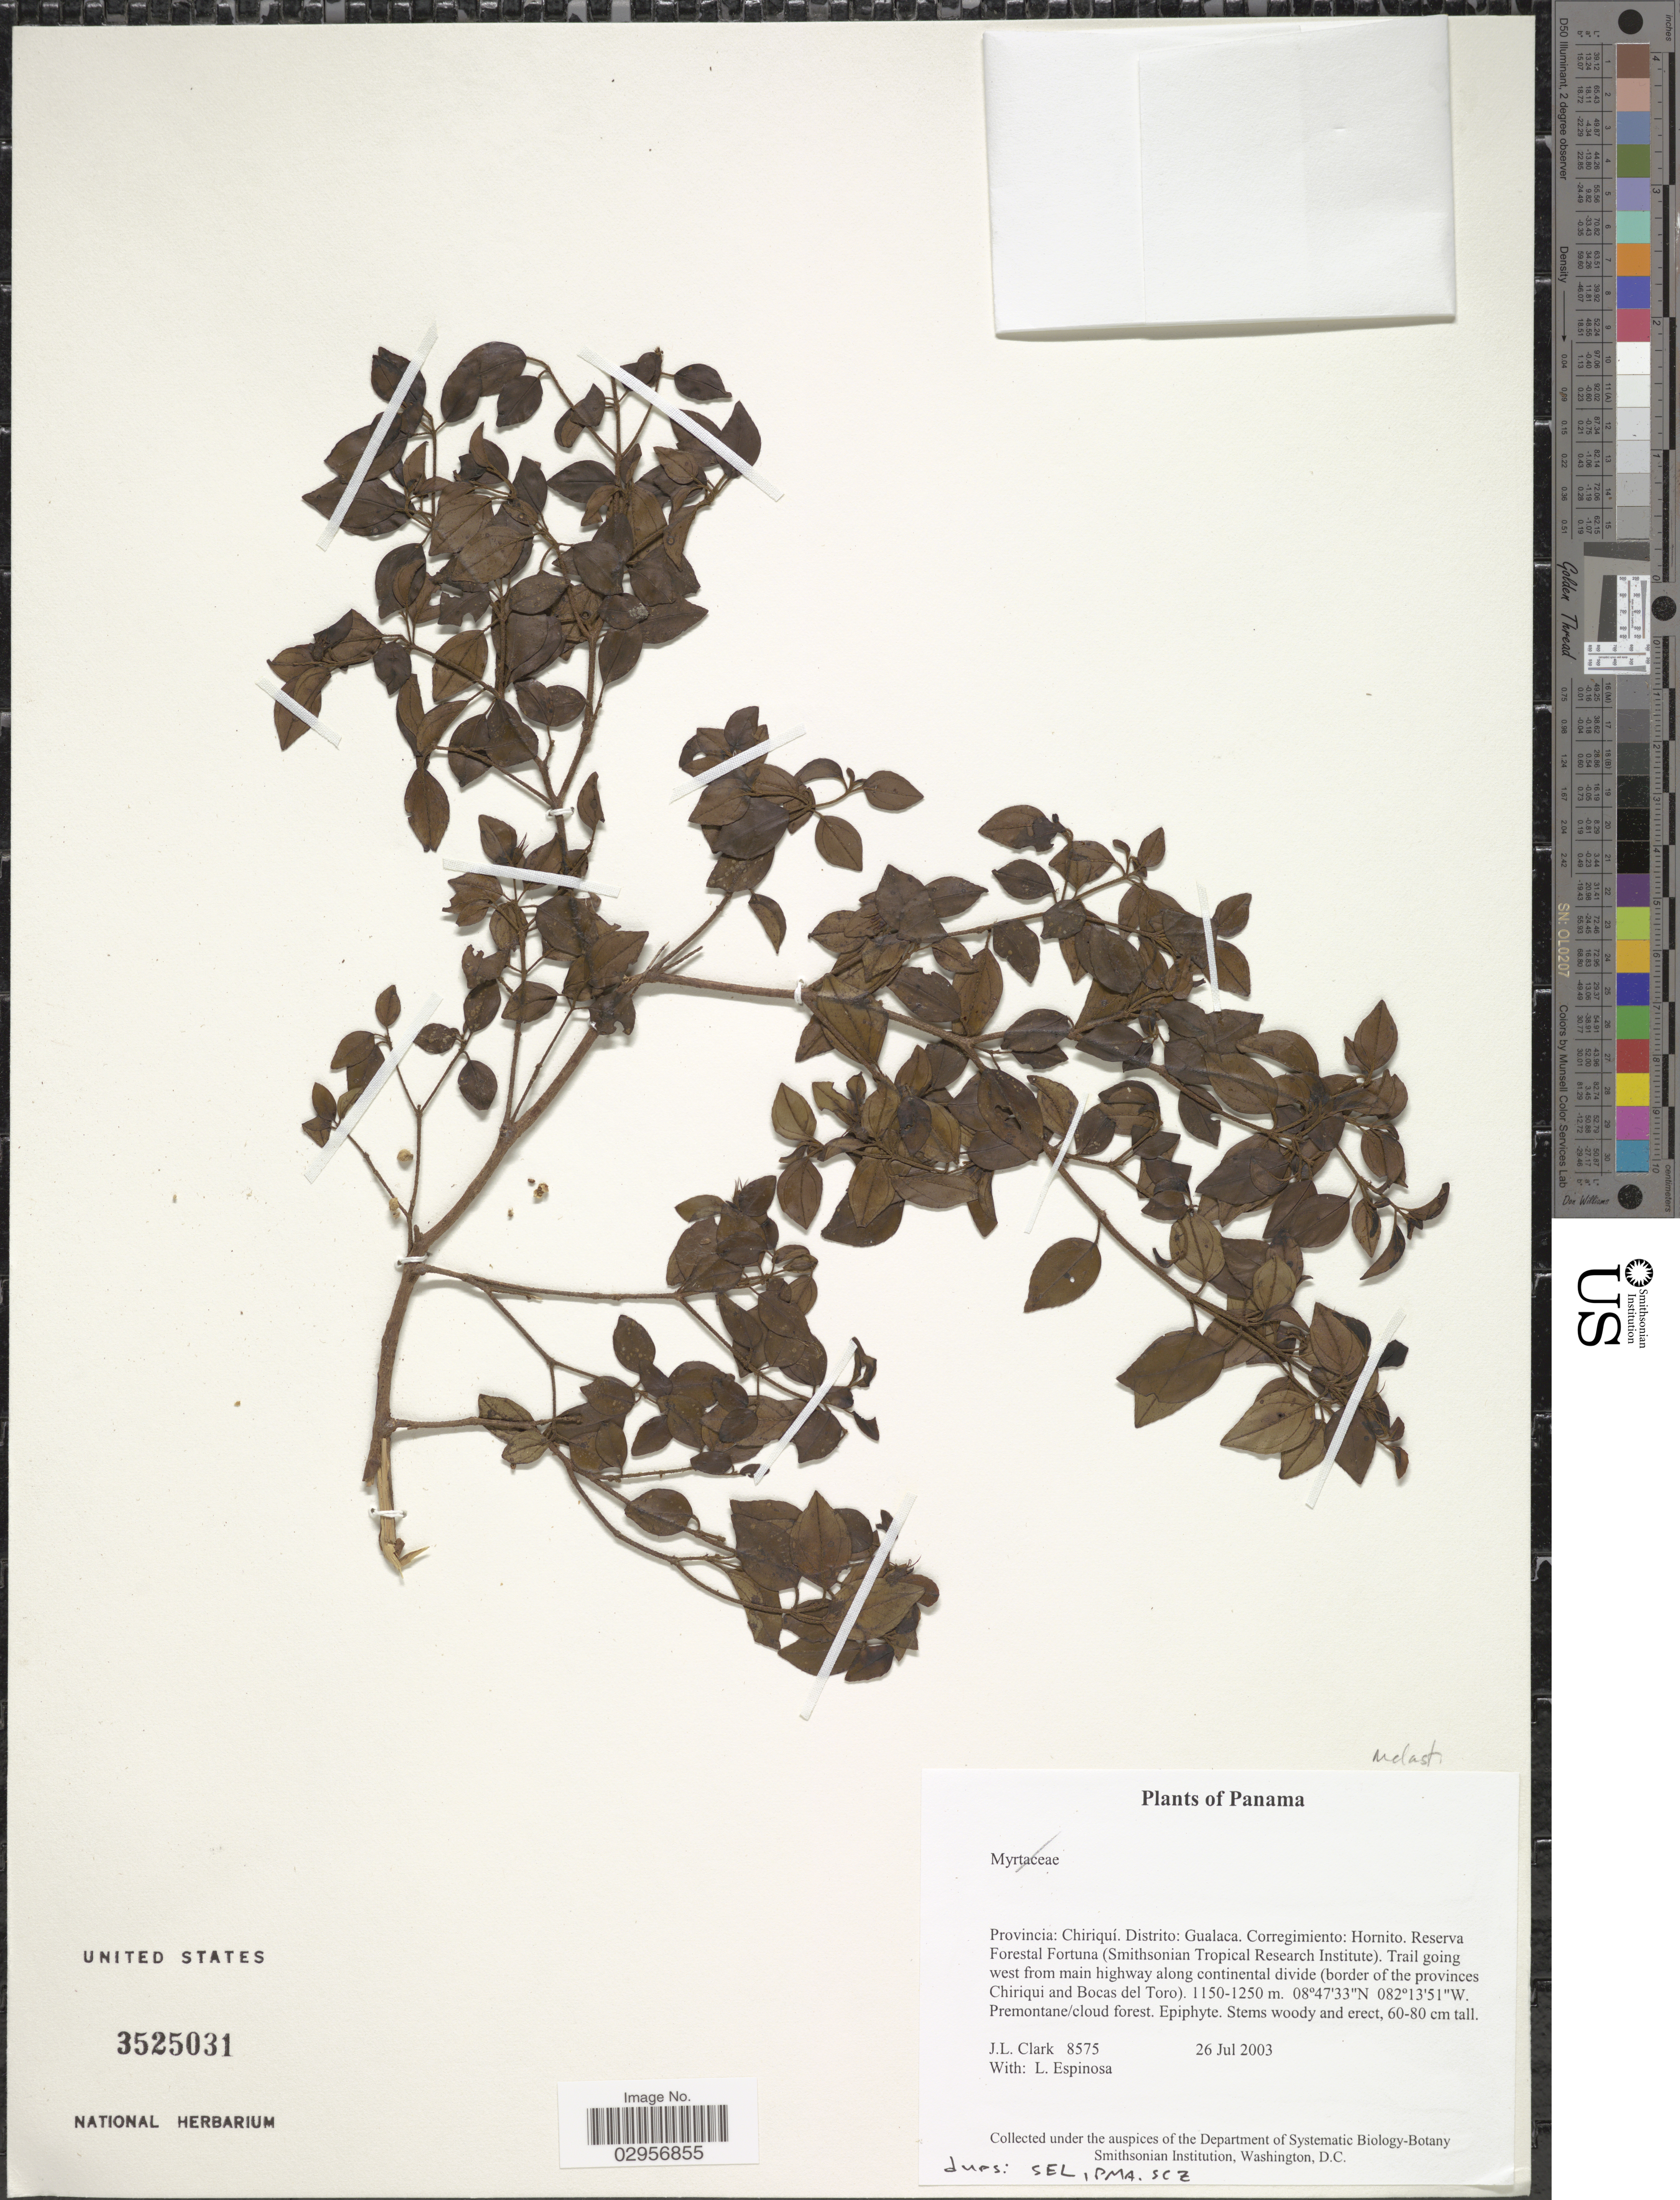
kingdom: Plantae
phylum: Tracheophyta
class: Magnoliopsida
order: Myrtales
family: Melastomataceae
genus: Miconia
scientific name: Miconia subulata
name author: R. Goldenb. & Michelang.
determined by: Michelangeli, F. A.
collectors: J. L. Clark & L. Espinosa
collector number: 8575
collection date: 2003-07-26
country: Panama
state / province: Chiriqui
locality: Distrito: Gualaca. Corregimiento: Hornito. Reserva Forestal Fortuna (Smithsonian Tropical Research Institute). Trail going west from main highway along continental divide (border of the provinces Chiriqui and Bocas del Toro).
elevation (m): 1150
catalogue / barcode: US 3525031